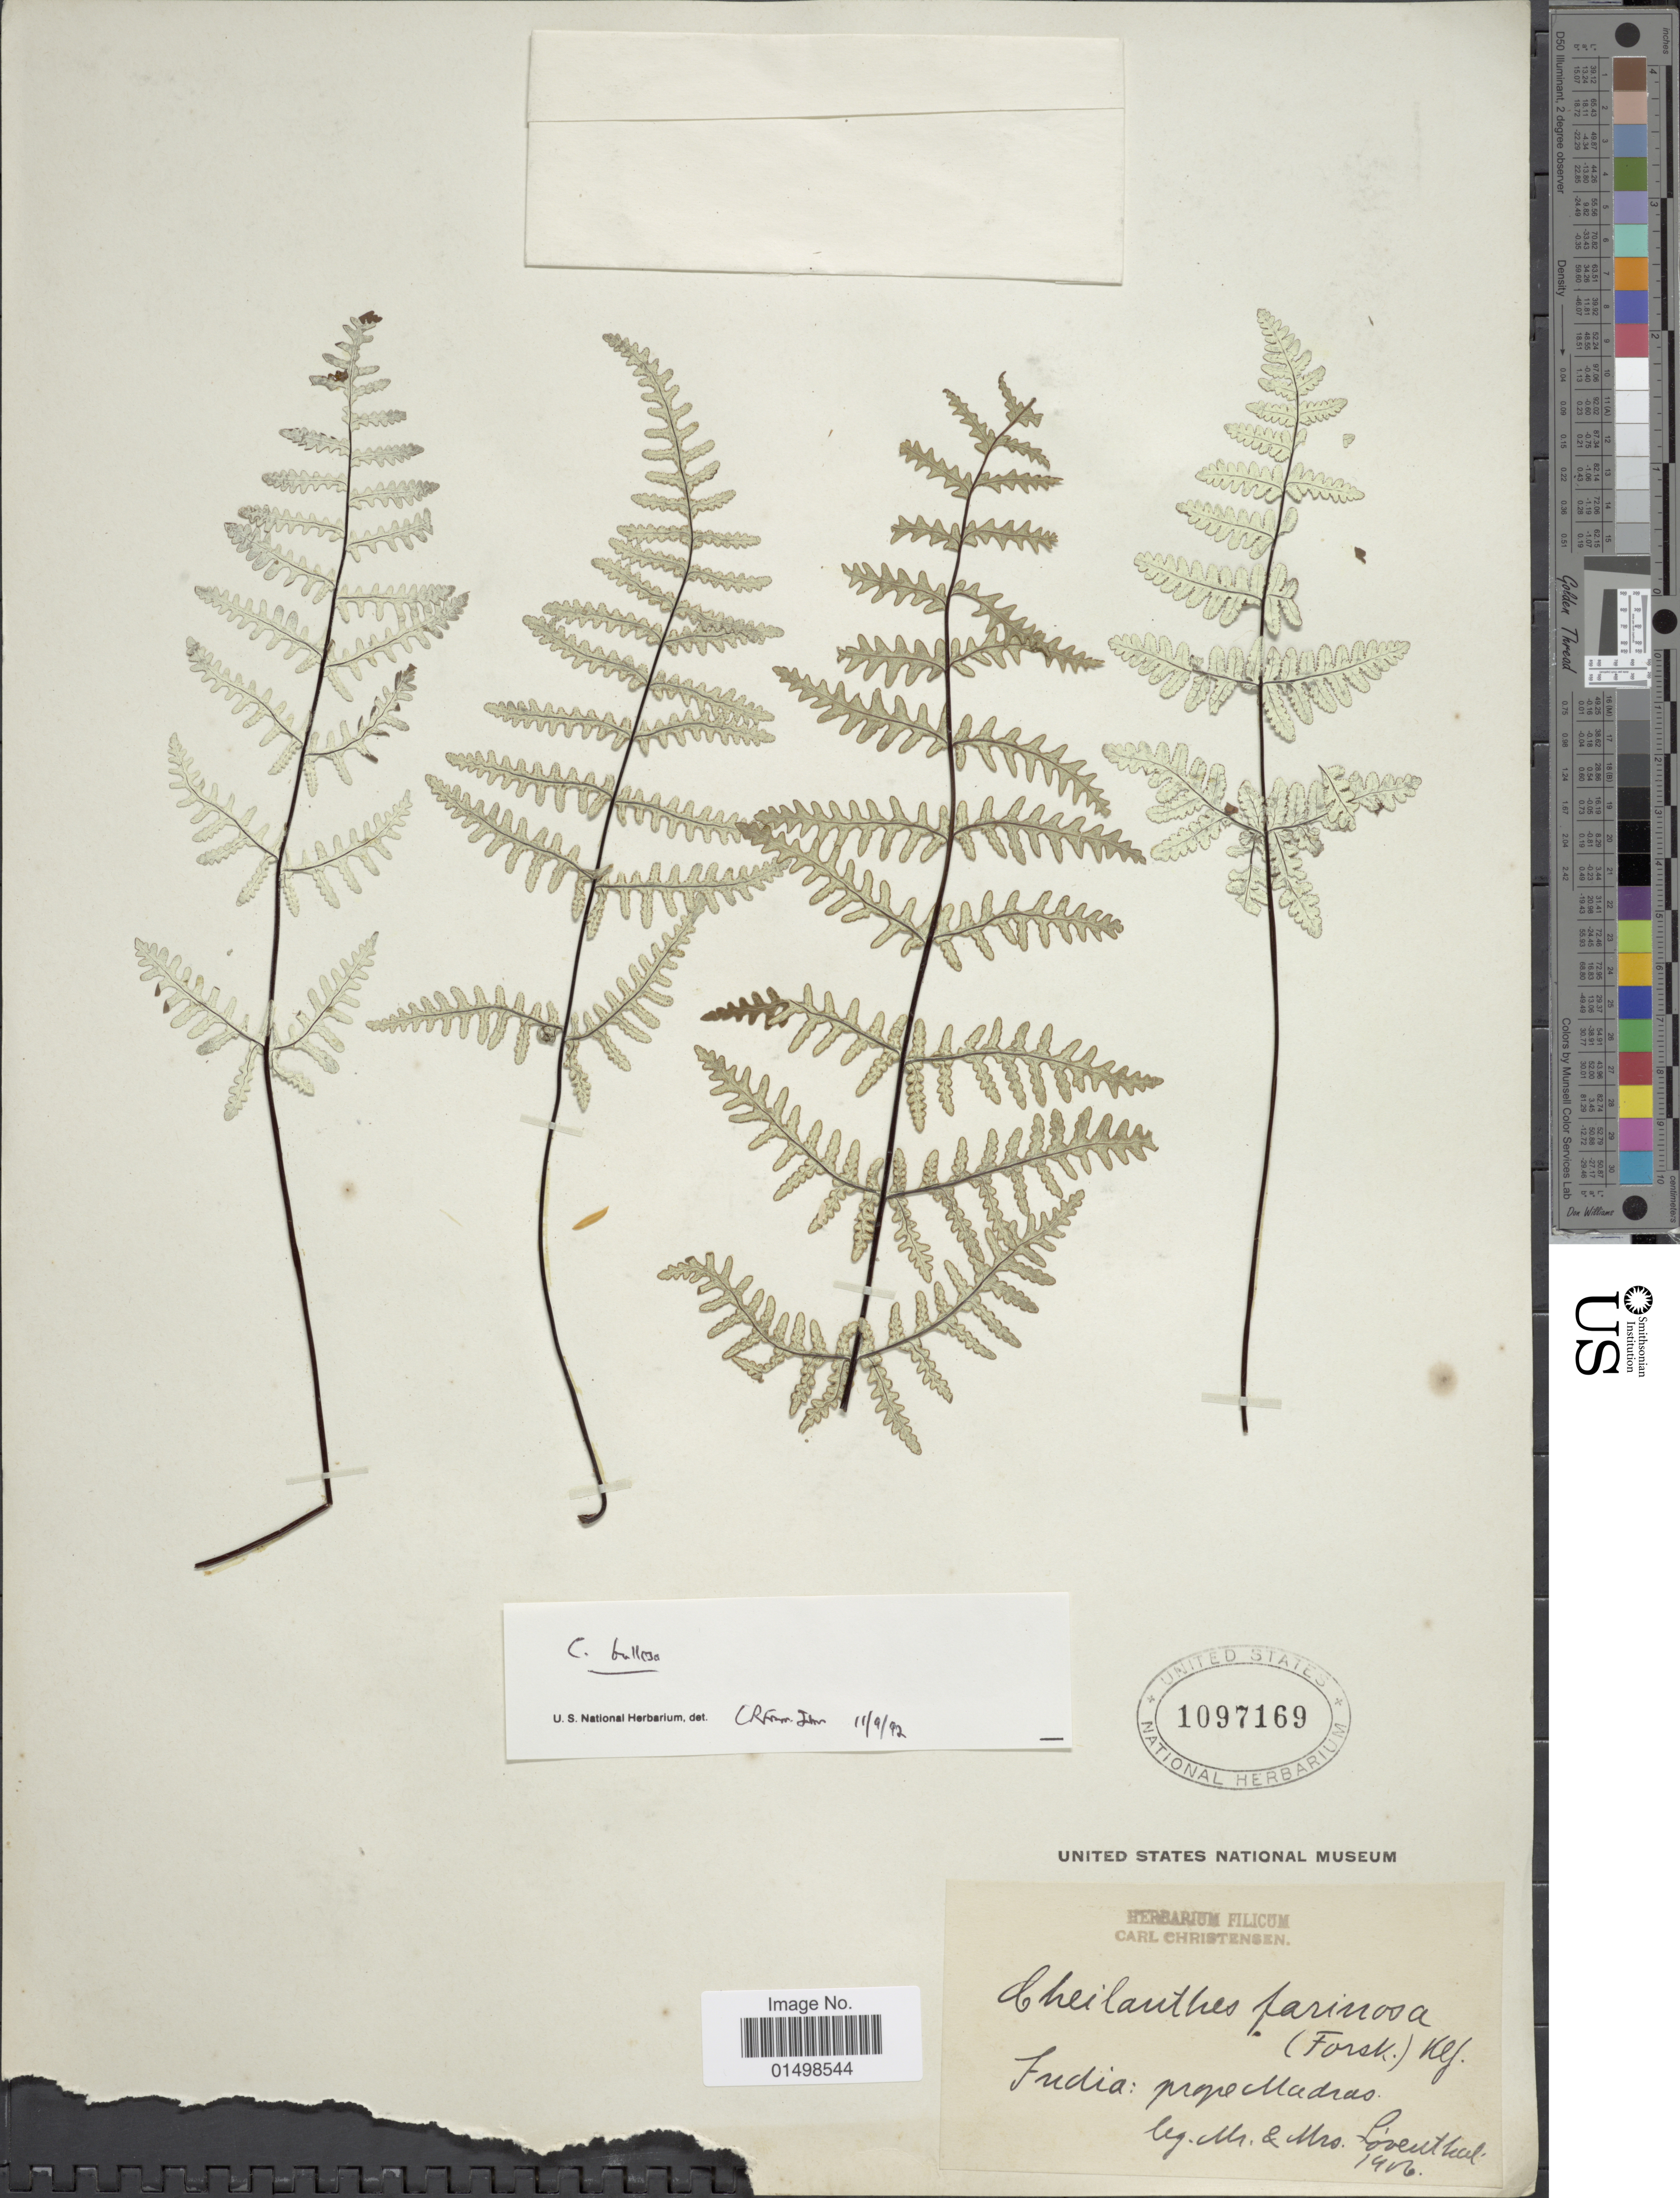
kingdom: Plantae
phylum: Tracheophyta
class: Polypodiopsida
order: Polypodiales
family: Pteridaceae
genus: Aleuritopteris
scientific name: Aleuritopteris farinosa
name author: (Forssk.) Fée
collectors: Rosenthal & Rosenthal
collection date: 1906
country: India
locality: India, Prope Madras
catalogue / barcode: US 1097169